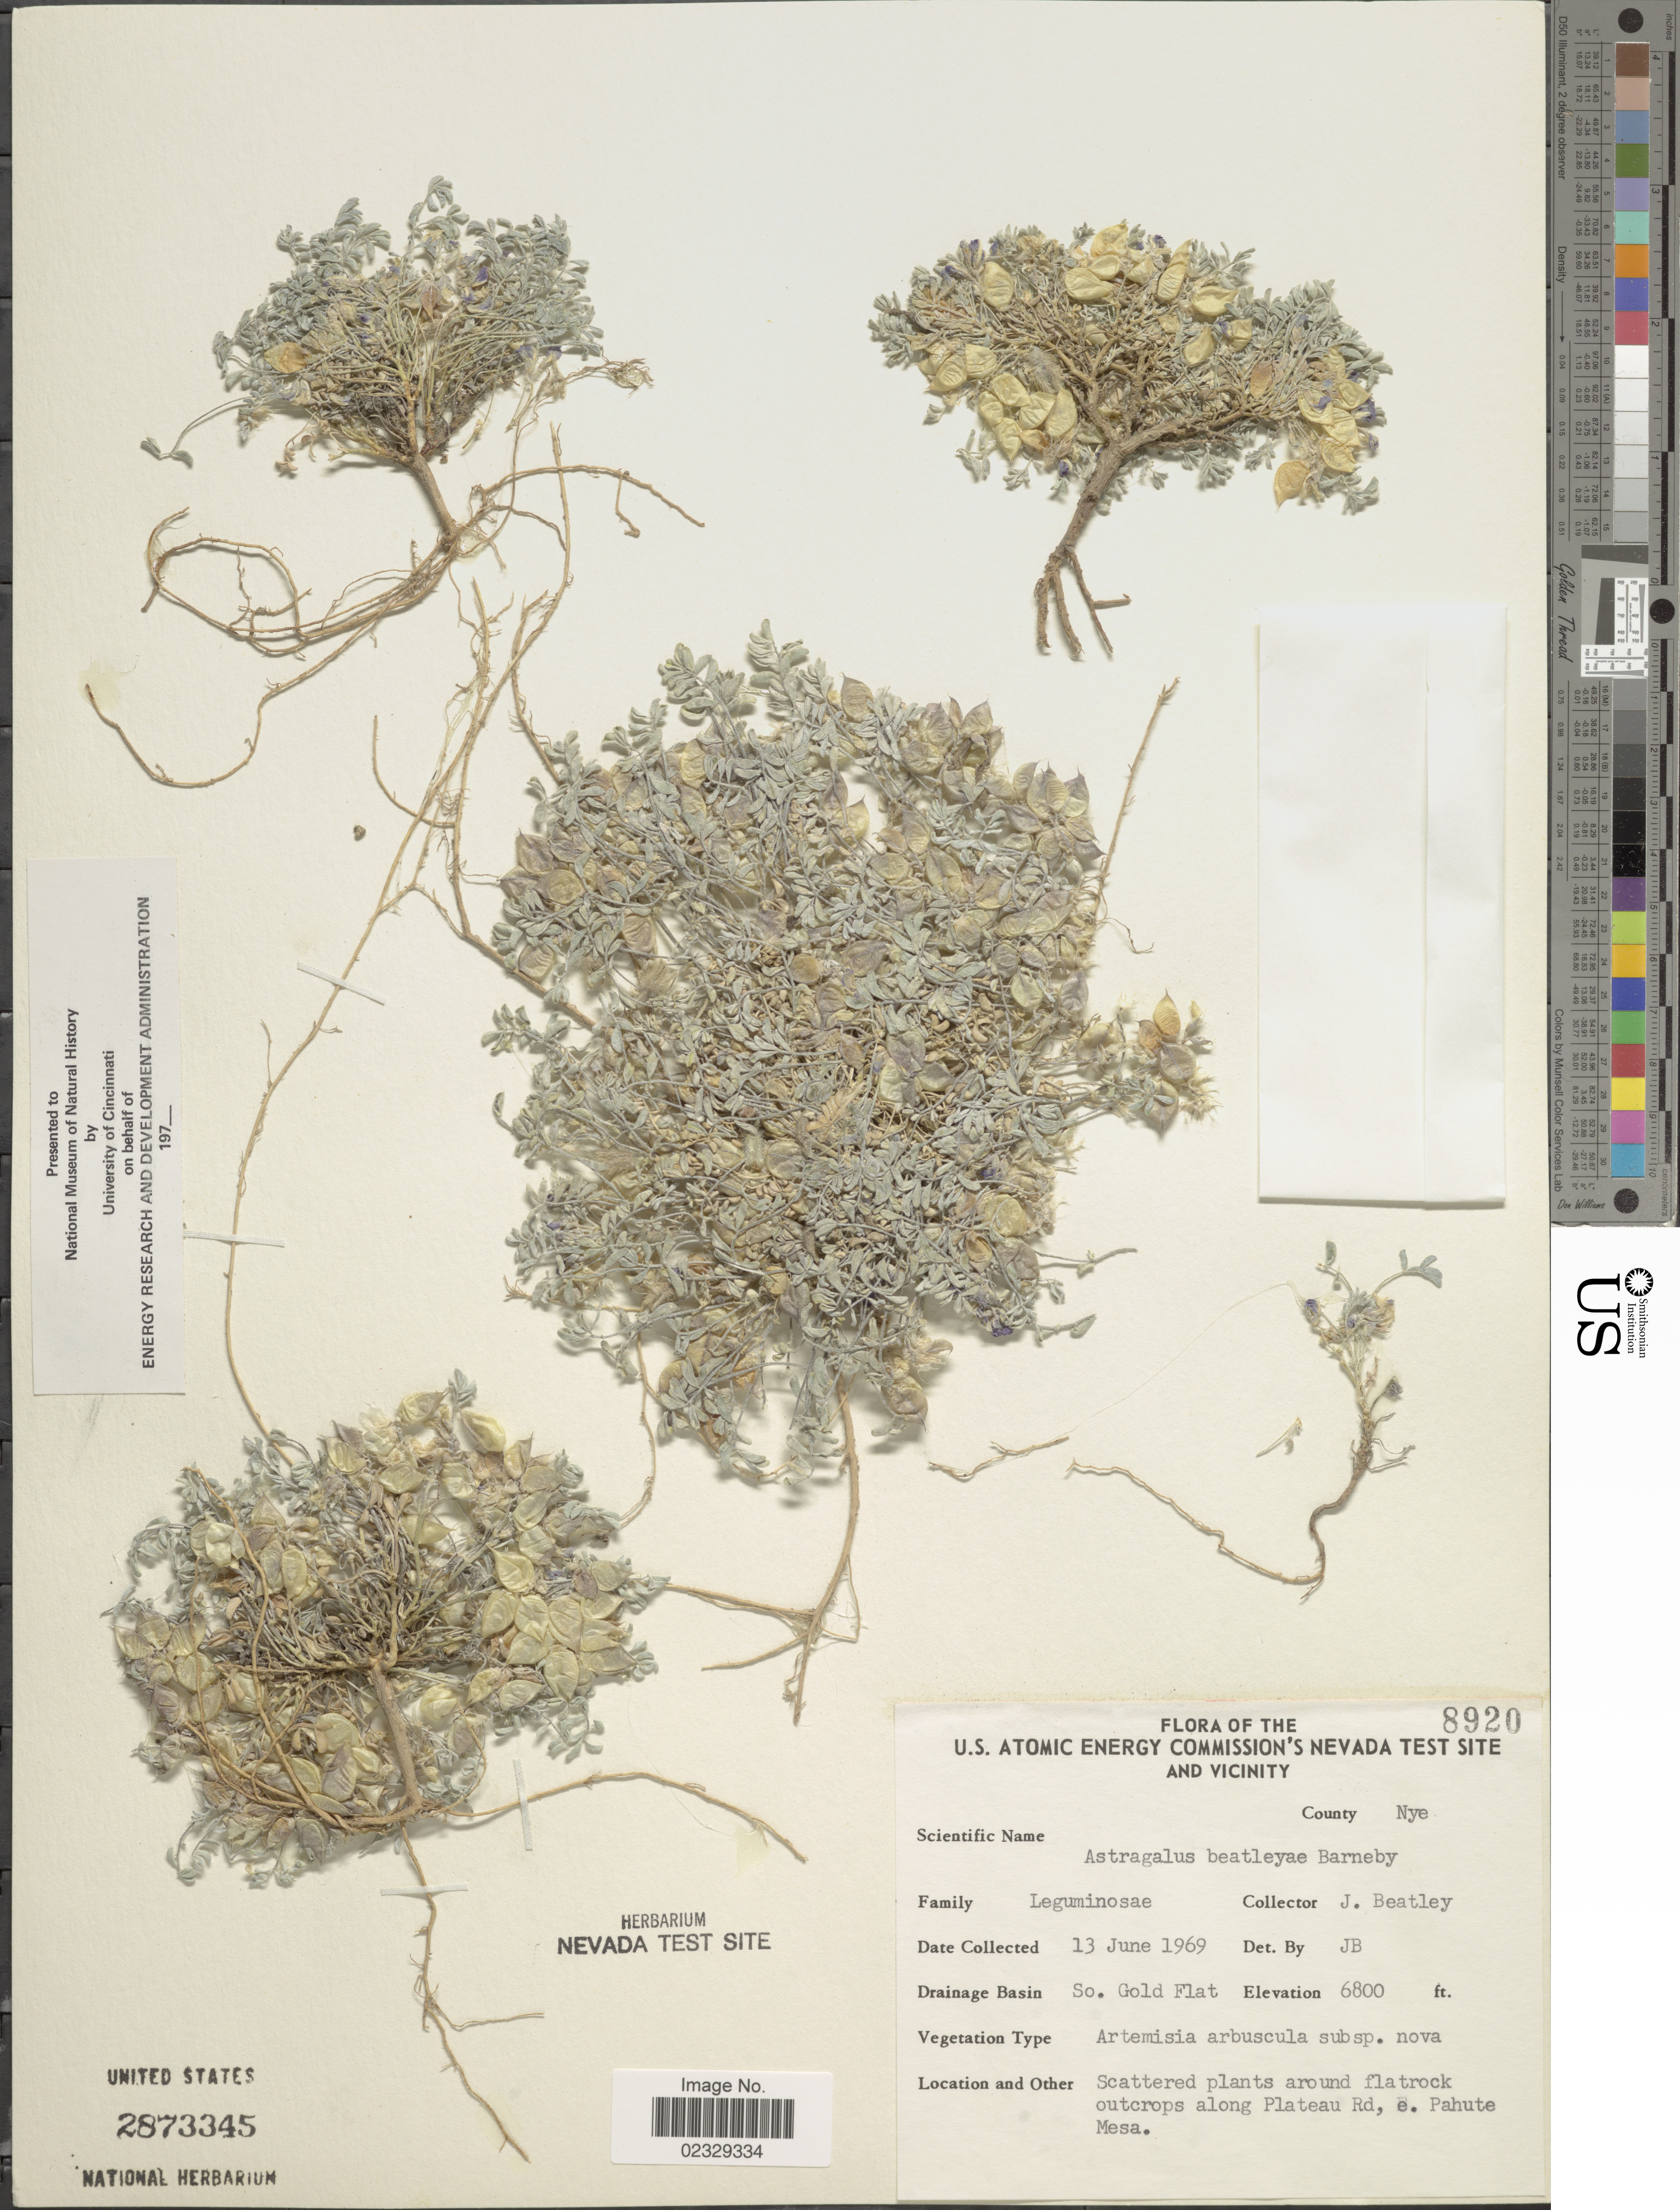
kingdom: Plantae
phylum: Tracheophyta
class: Magnoliopsida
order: Fabales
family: Fabaceae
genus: Astragalus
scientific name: Astragalus beatleyae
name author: Barneby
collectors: J. C. Beatley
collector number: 8920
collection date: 1969-06-13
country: United States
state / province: Nevada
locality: U.S. Atomic Energy Commission's Nevada Test Site and Vicinity, County Nye, Drainage Basin So. Gold Flat, Scattered plants flatrock outcrops along Plateau Rd, e. Pahute Mesa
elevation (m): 2073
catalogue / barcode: US 2873345